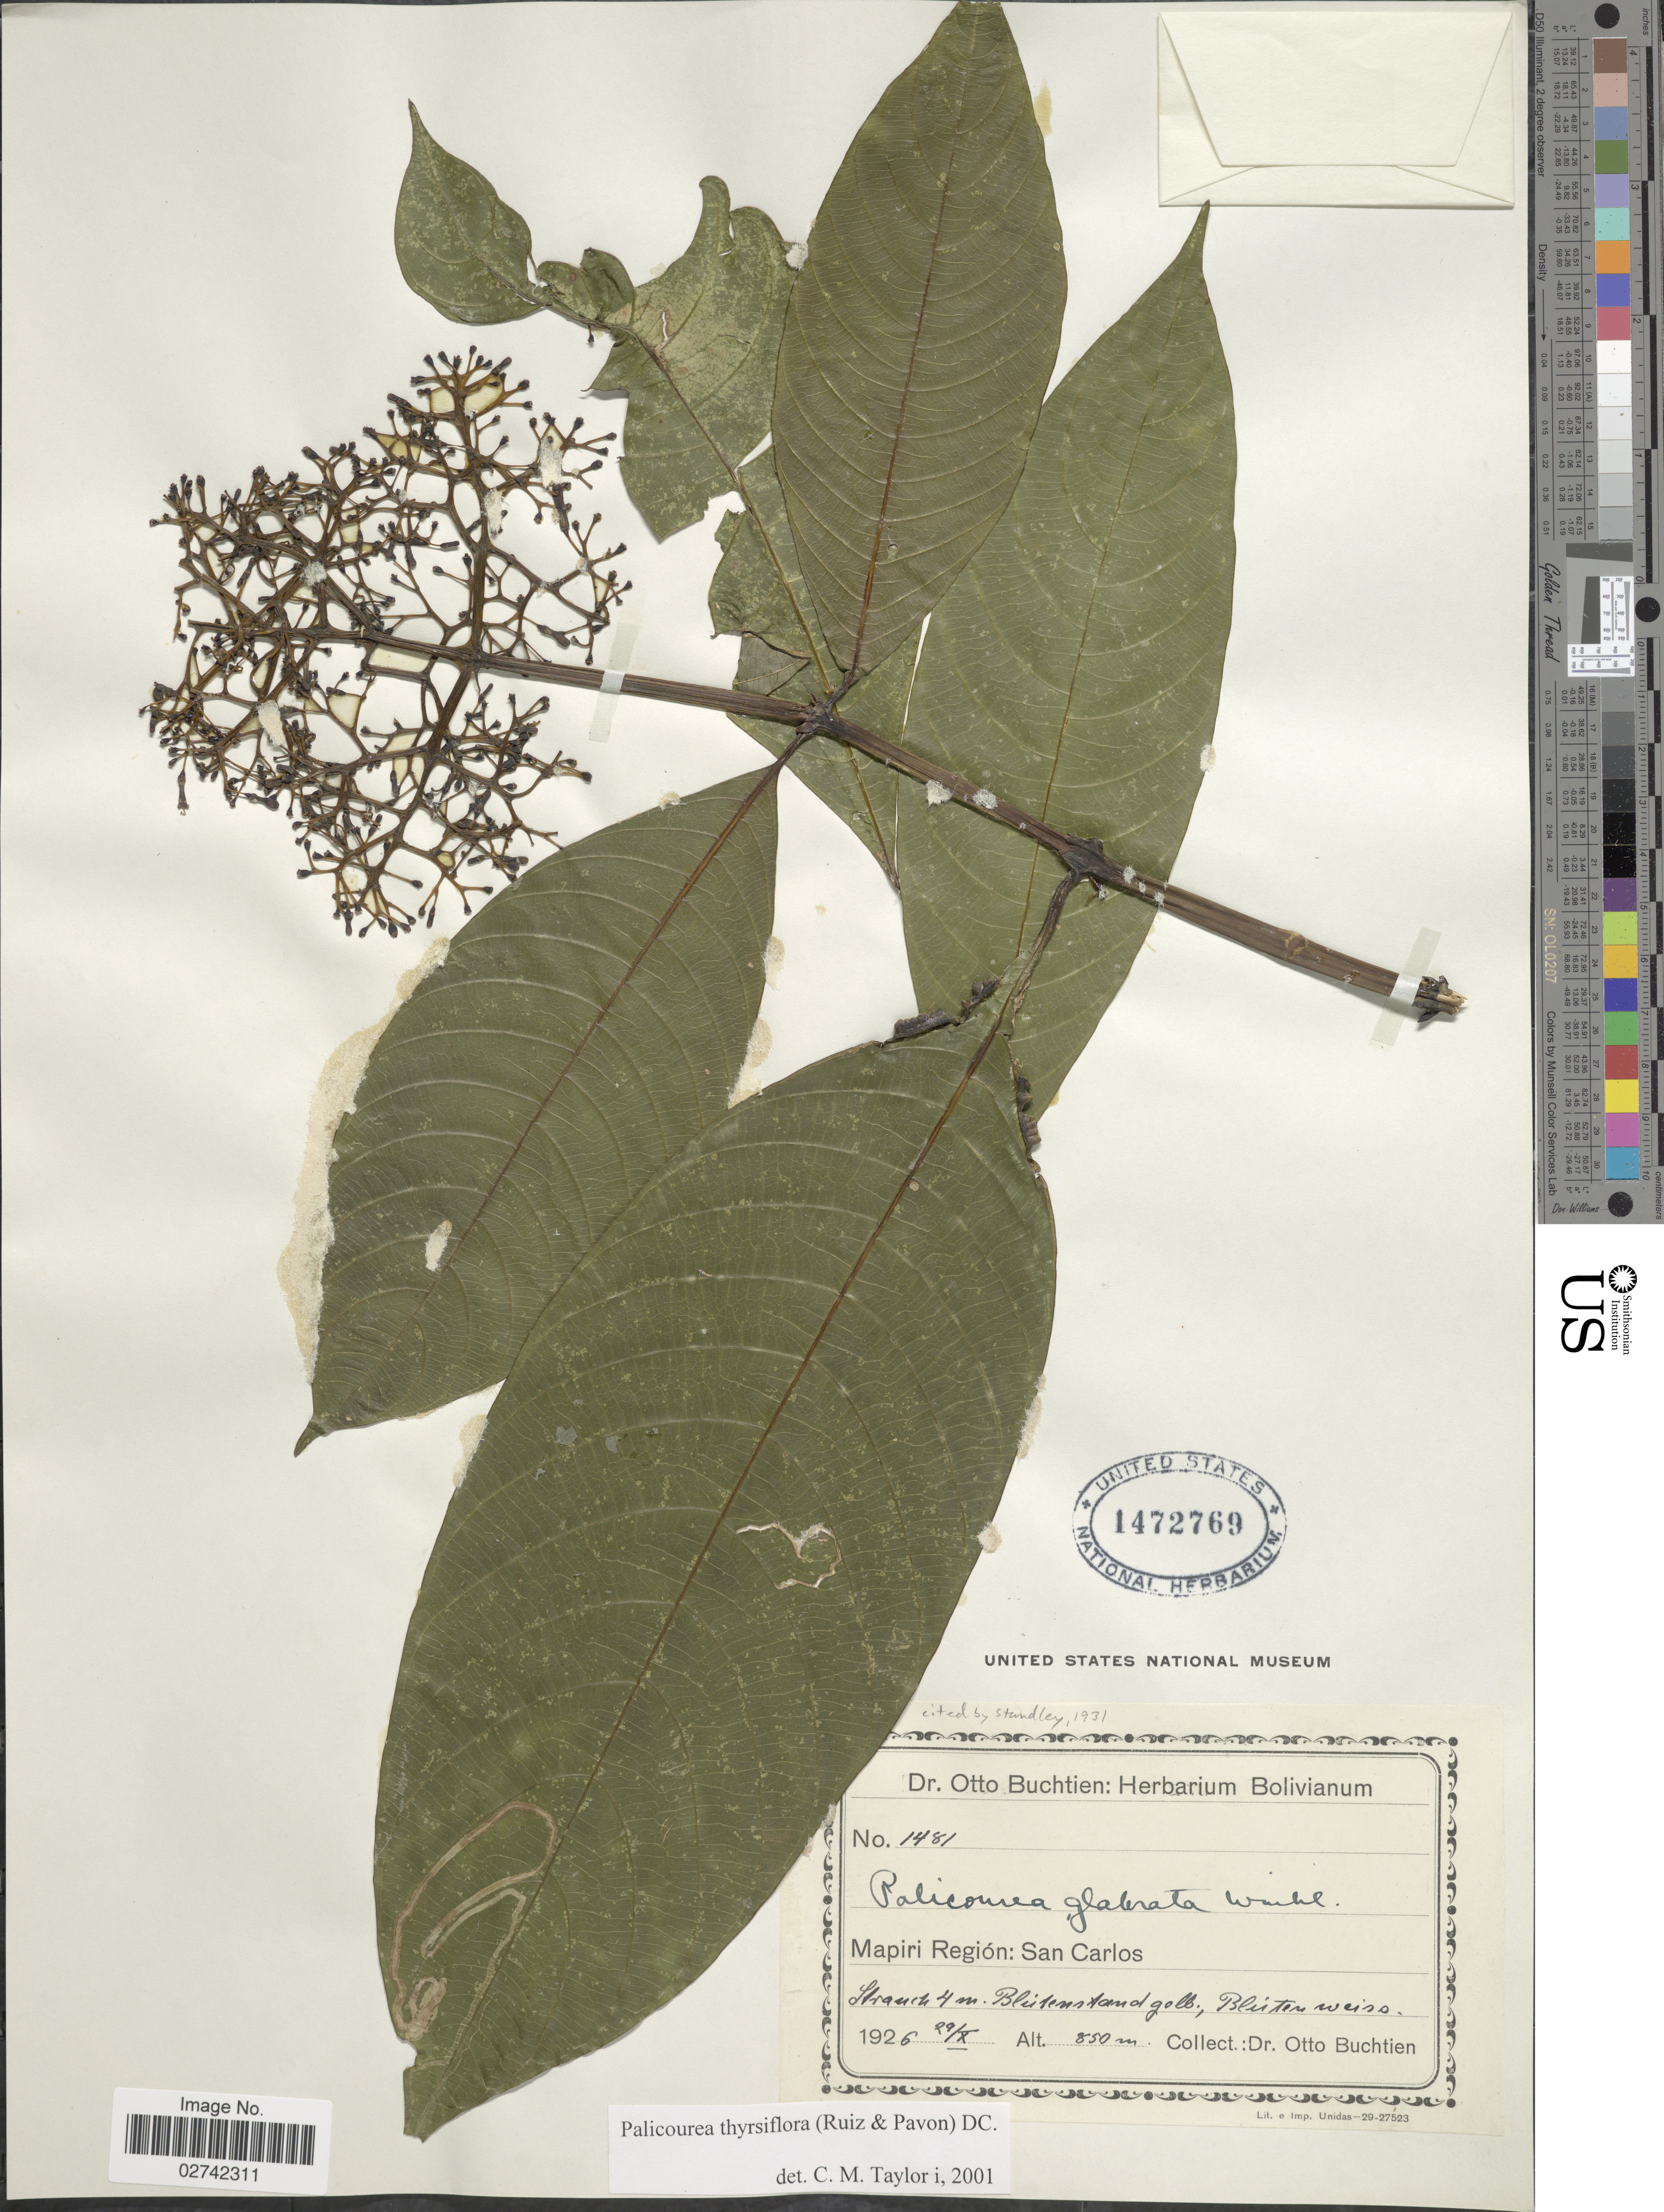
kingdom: Plantae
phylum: Tracheophyta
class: Magnoliopsida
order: Gentianales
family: Rubiaceae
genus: Palicourea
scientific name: Palicourea thyrsiflora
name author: (Ruiz & Pav.) DC.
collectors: O. Buchtien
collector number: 1481*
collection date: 1926-10-24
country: Bolivia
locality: Mapiri Region: San Carlos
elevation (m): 850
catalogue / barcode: US 1472769